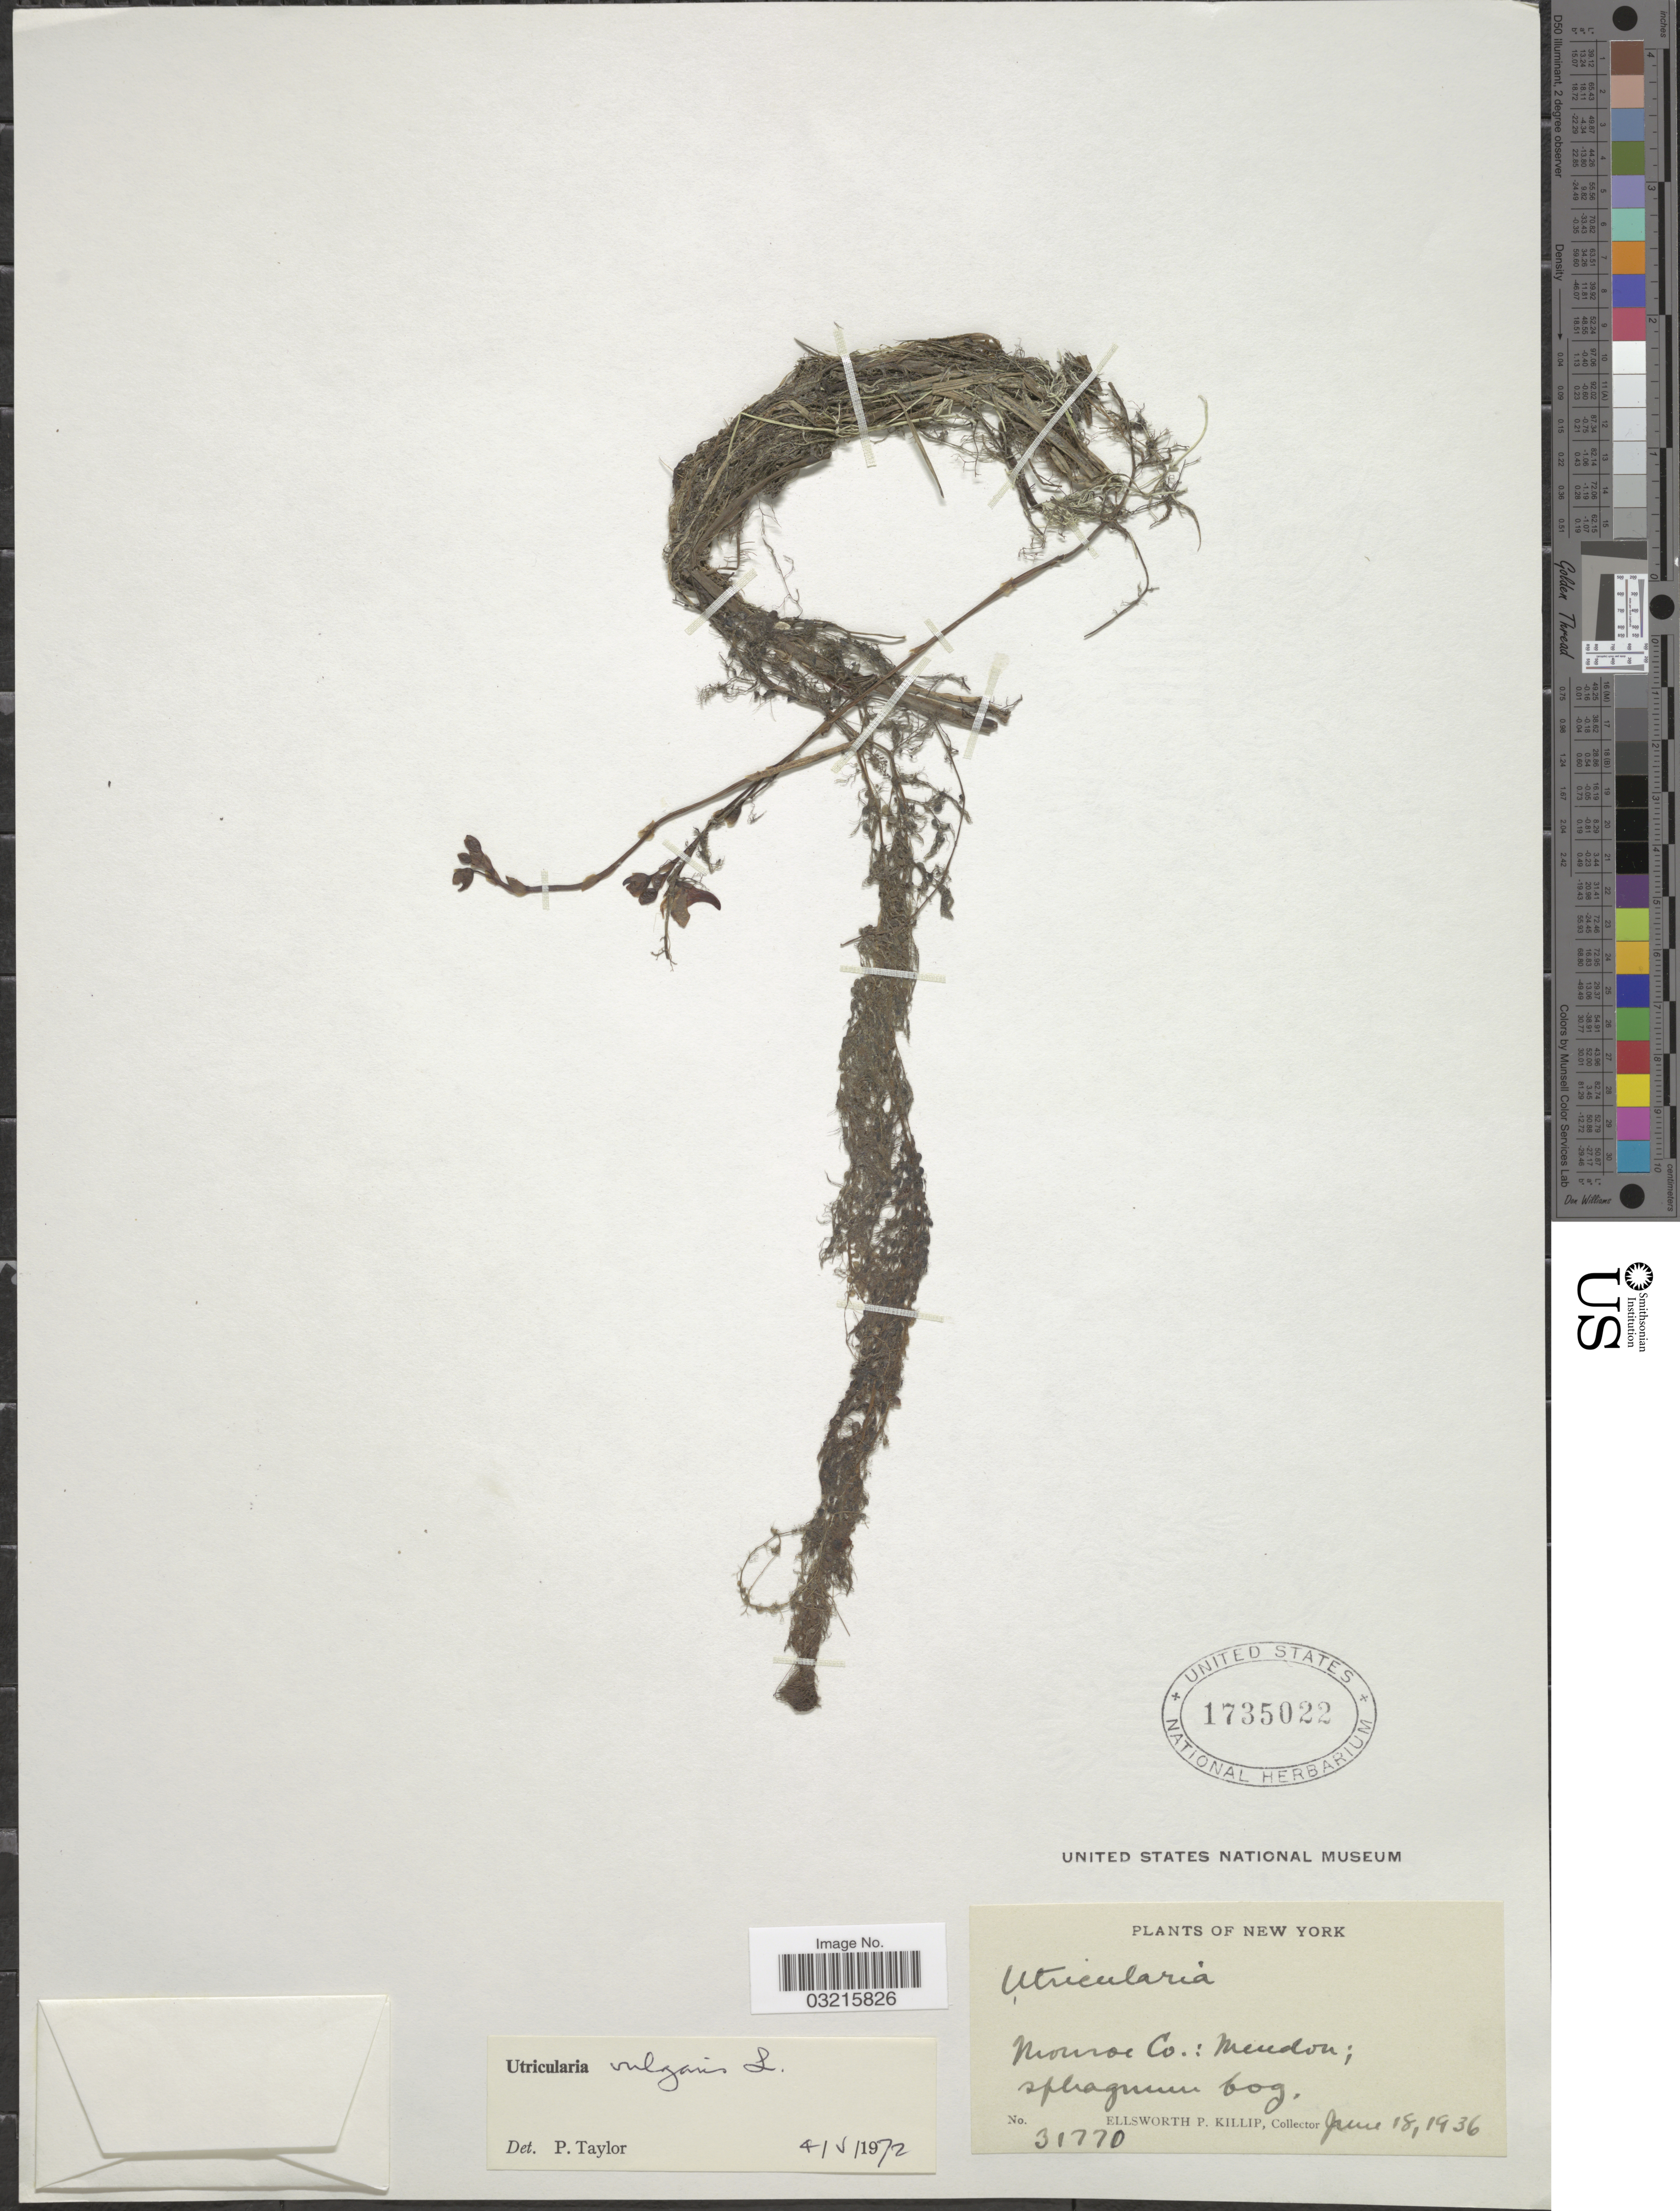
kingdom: Plantae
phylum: Tracheophyta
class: Magnoliopsida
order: Lamiales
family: Lentibulariaceae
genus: Utricularia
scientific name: Utricularia vulgaris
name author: L.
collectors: E. P. Killip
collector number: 31770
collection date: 1936-06-18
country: United States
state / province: New York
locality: Monroe Co.: Mendon.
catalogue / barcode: US 1735022